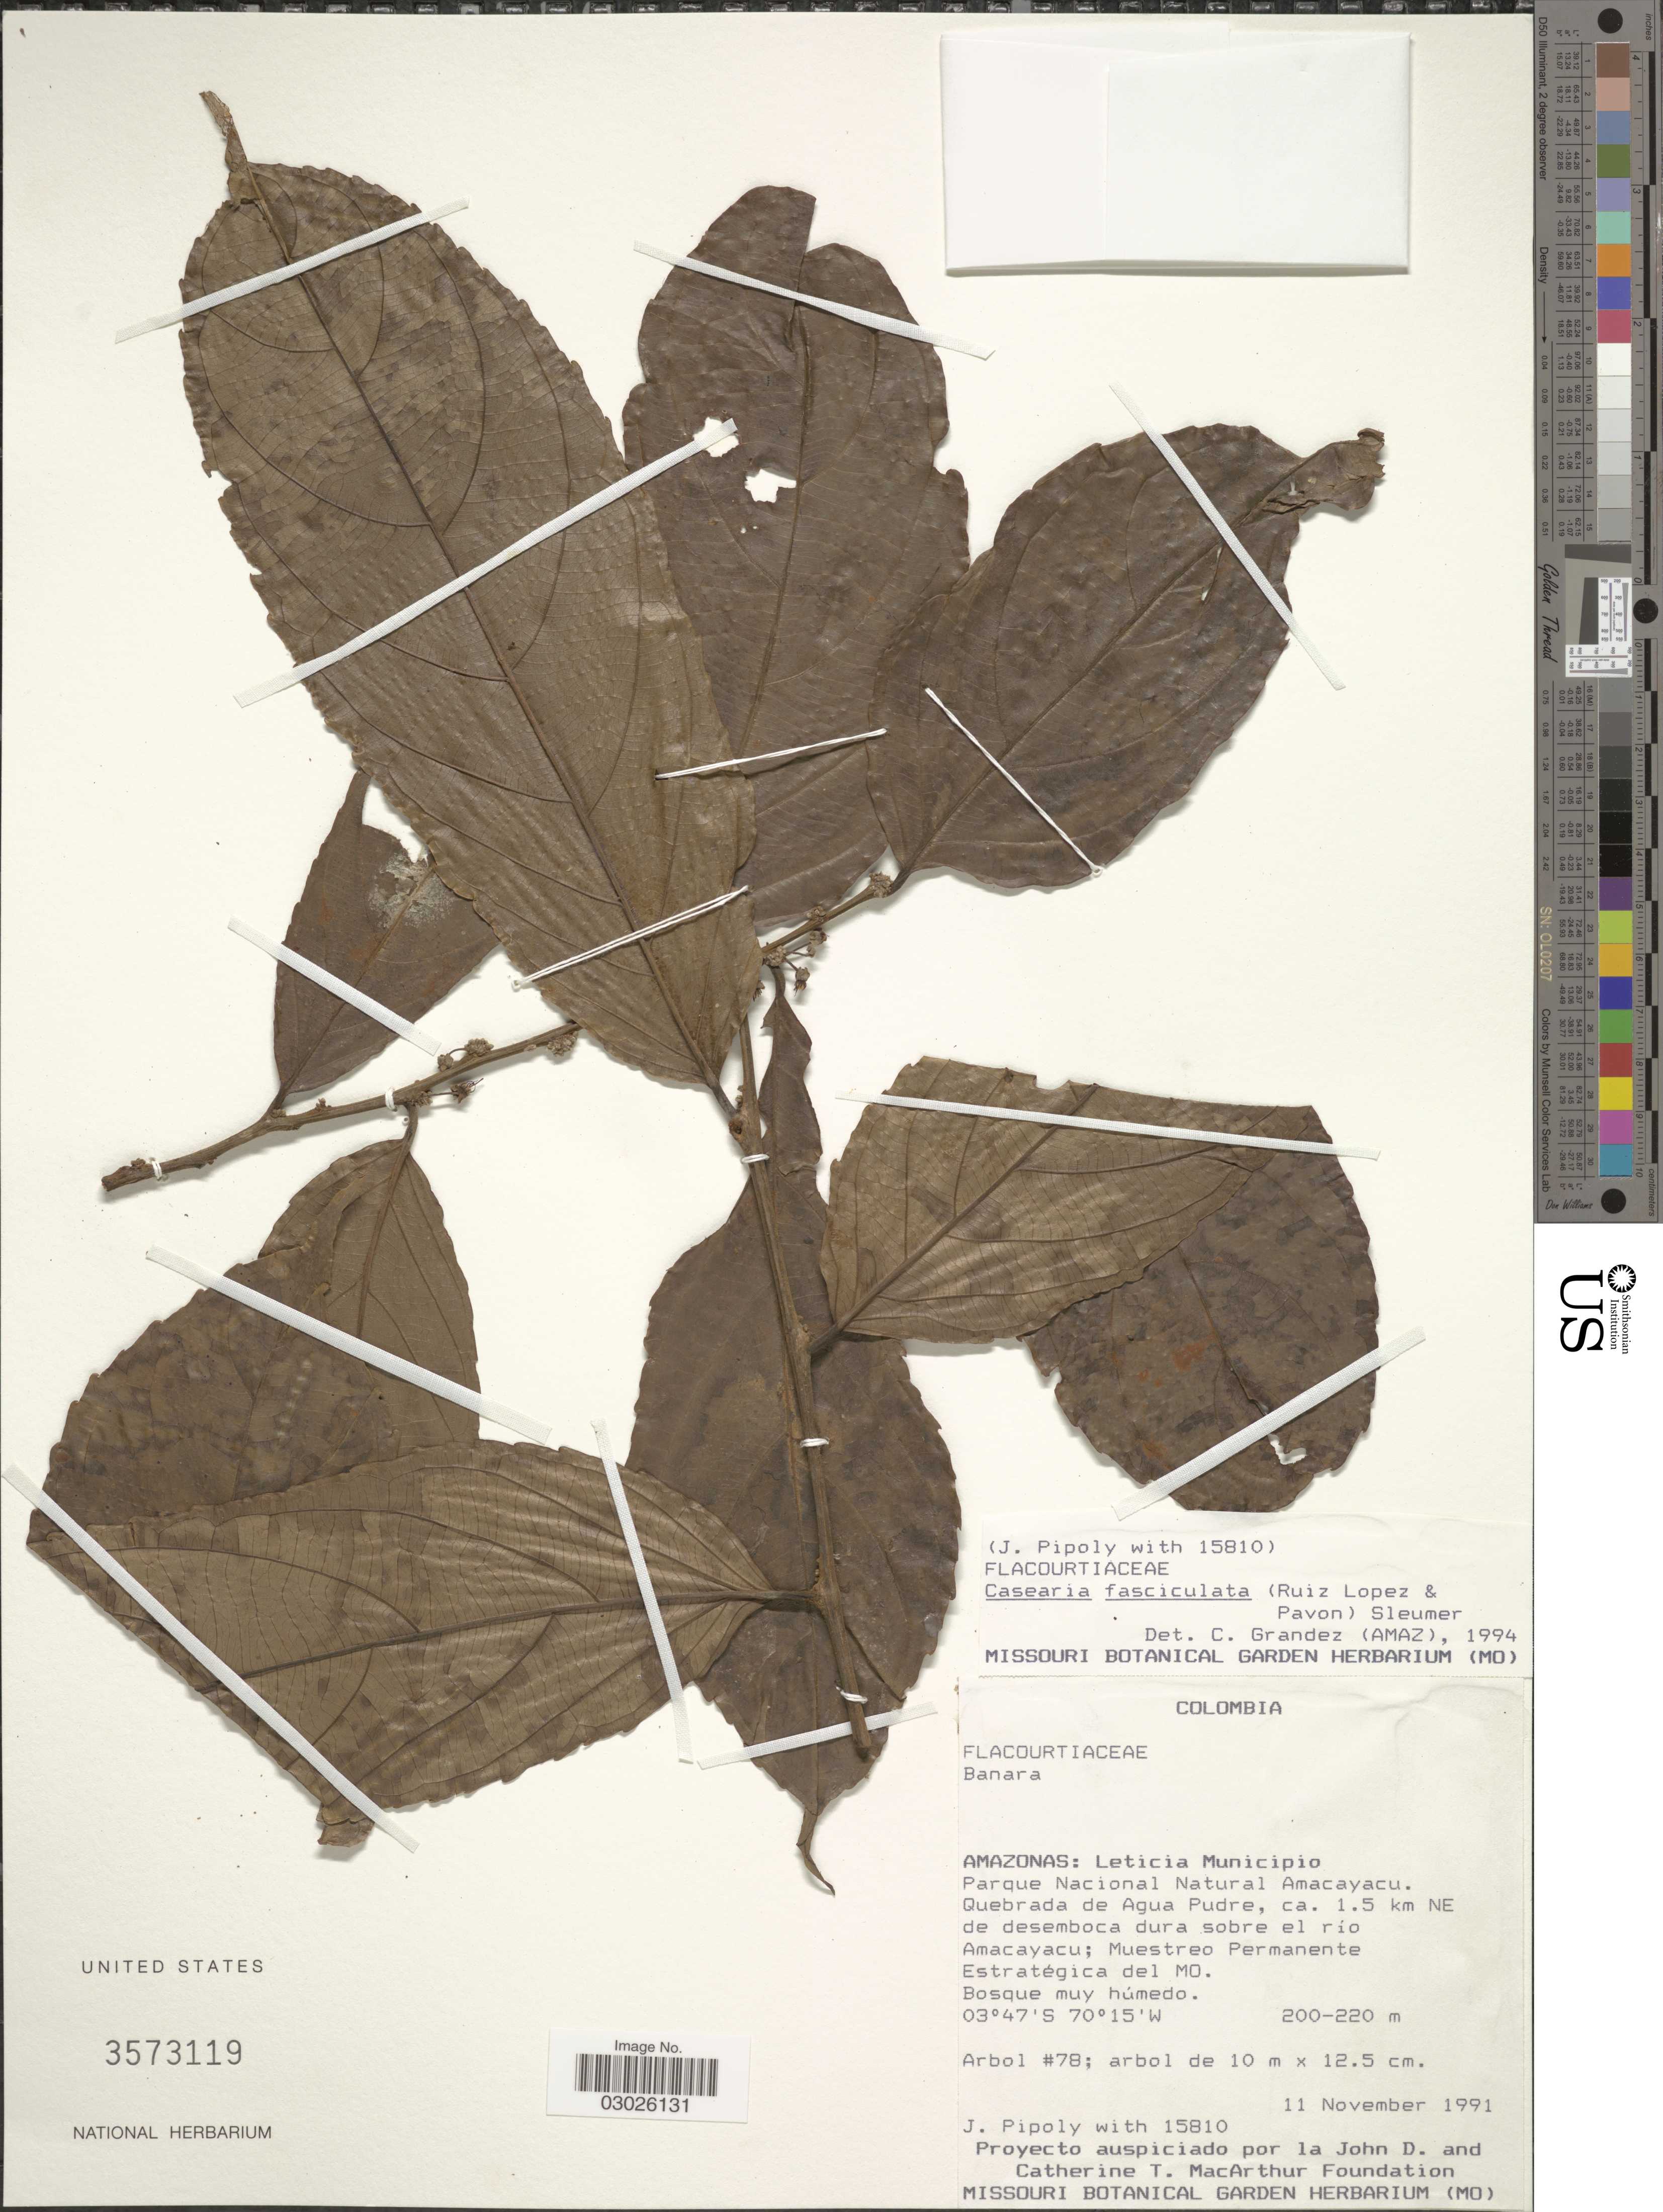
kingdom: Plantae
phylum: Tracheophyta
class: Magnoliopsida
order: Malpighiales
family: Salicaceae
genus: Casearia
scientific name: Casearia fasciculata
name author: (Ruiz & Pav.) Sleumer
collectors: J. J. Pipoly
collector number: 15810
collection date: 1991-11-11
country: Colombia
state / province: Amazônas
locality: Leticia Municipio, Parque Nacional Natural Amacayacu, Quebrada de Agua Pudre, ca. 1.5 km NE de desemboca dura sobre el río Amacayacu; Muestreo Permanente Estratégica del MO.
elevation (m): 200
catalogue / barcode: US 3573119